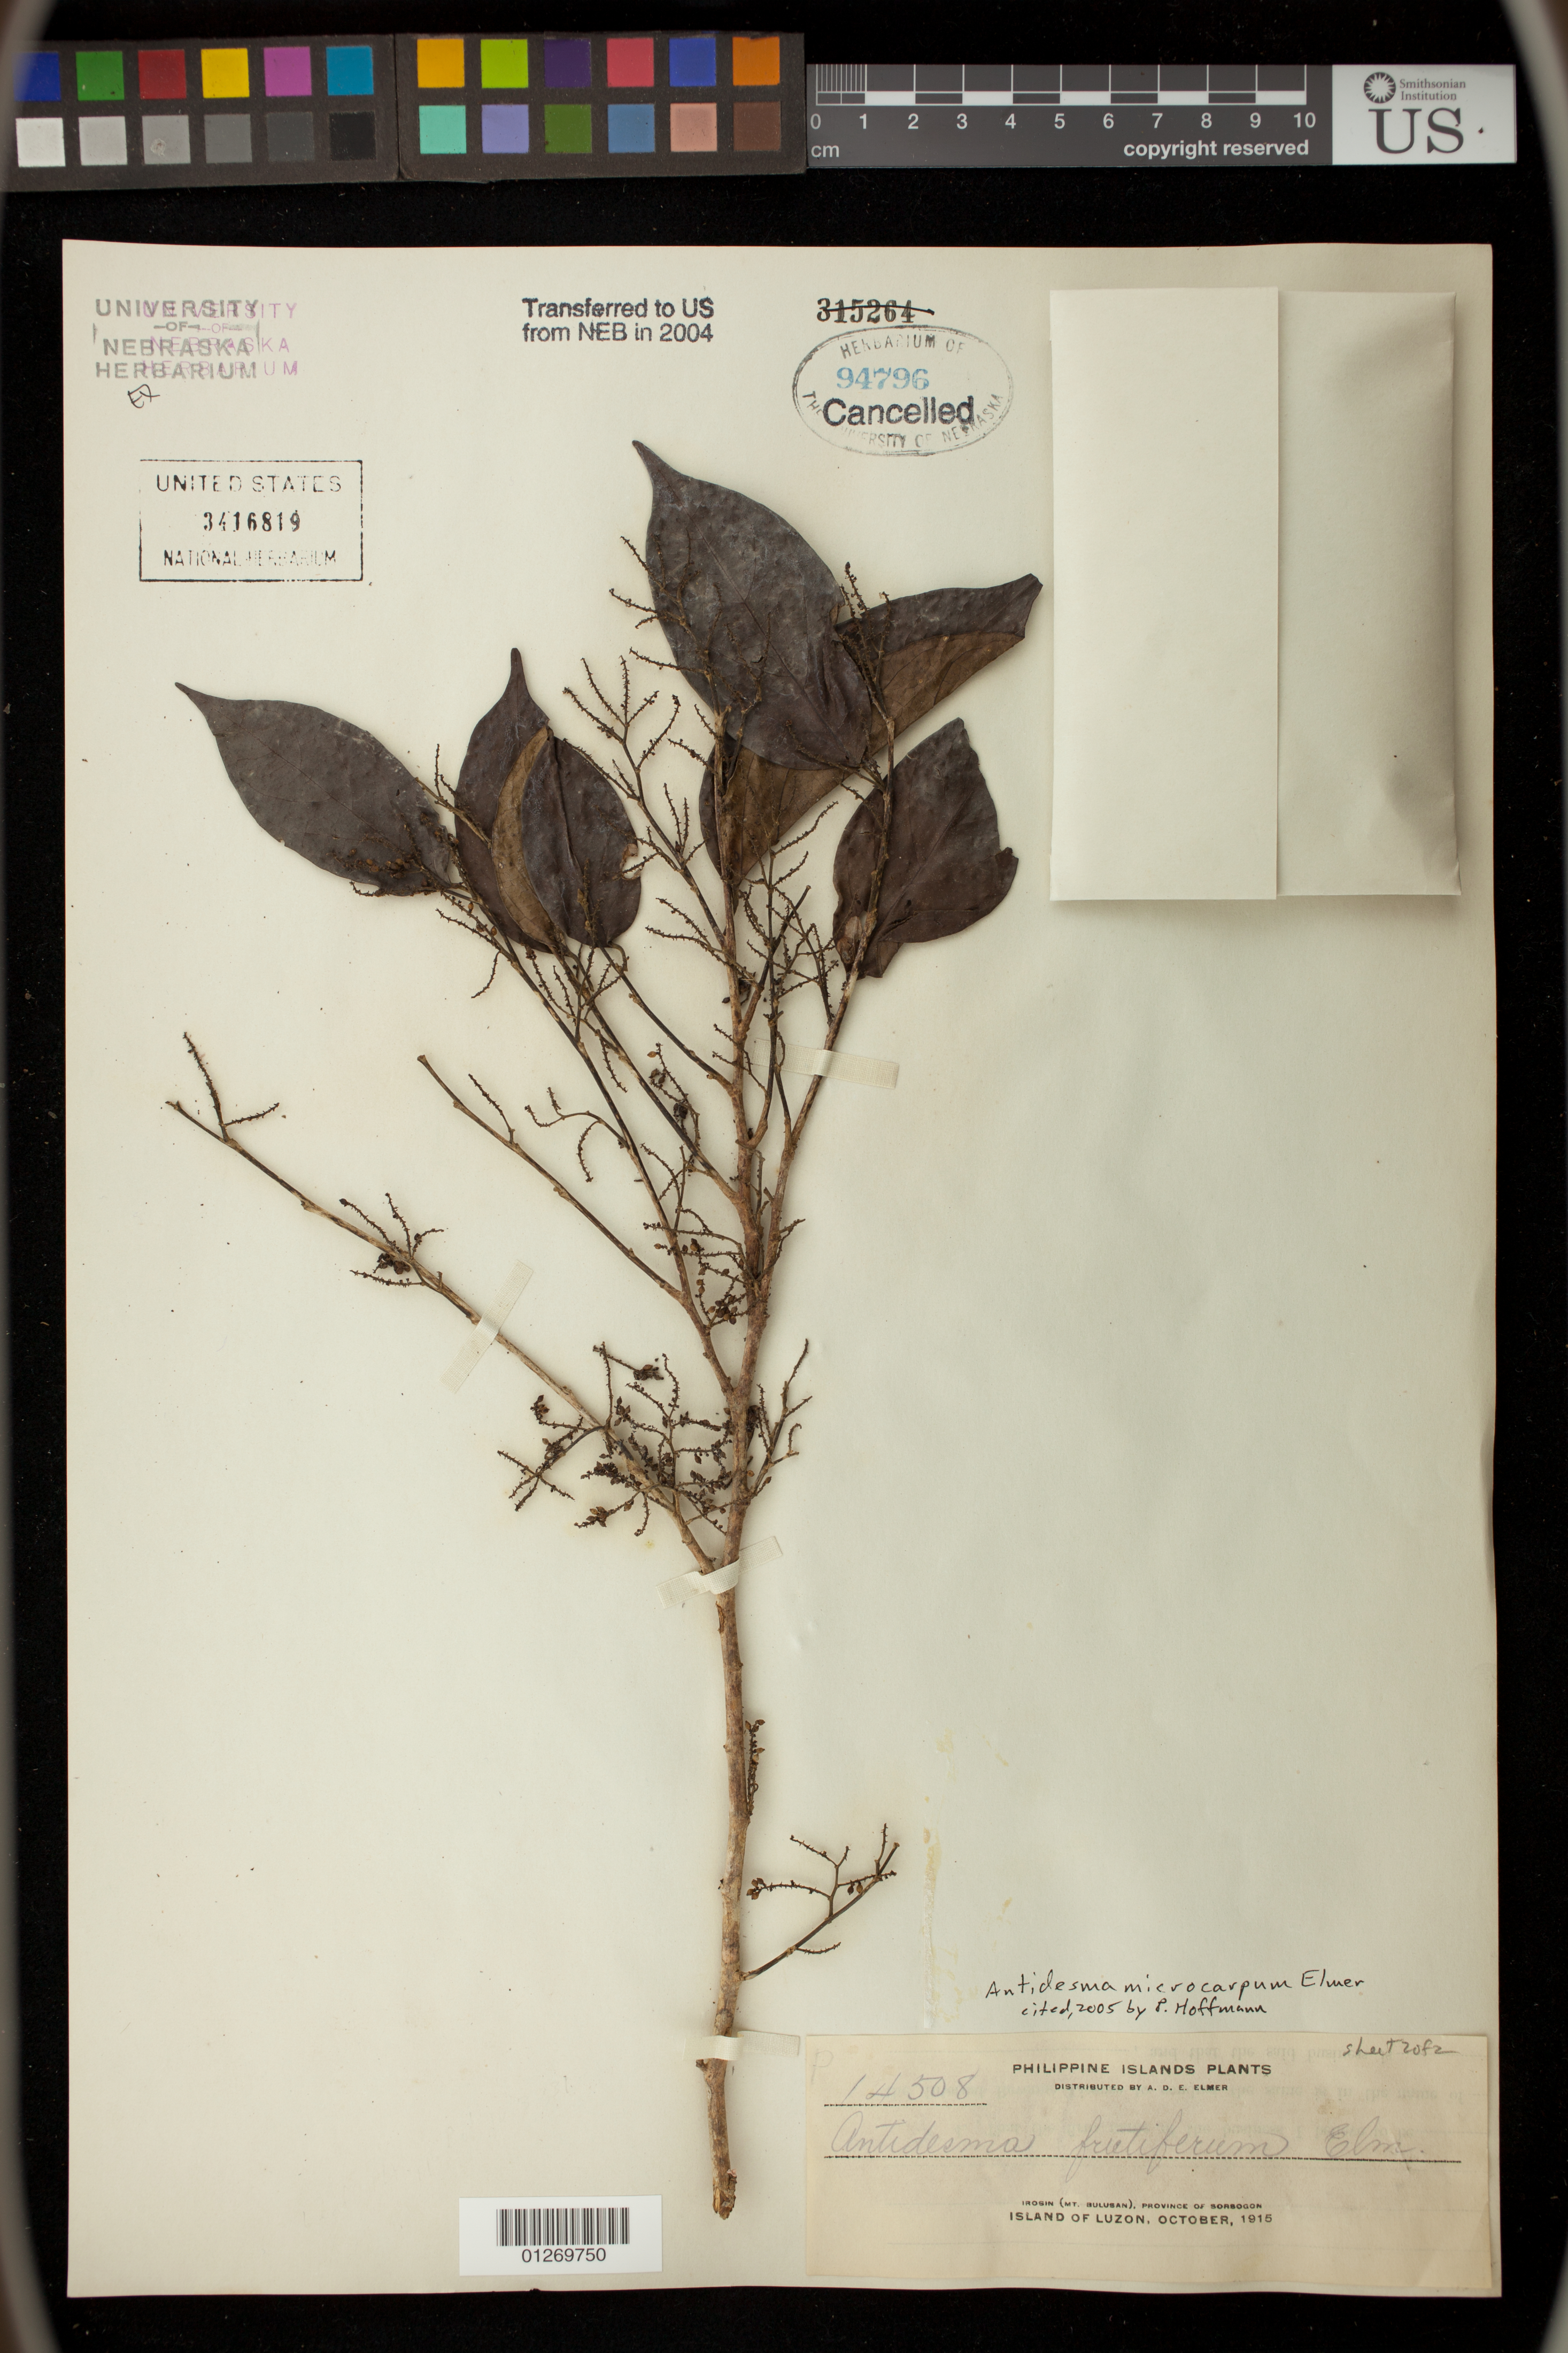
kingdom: Plantae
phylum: Tracheophyta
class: Magnoliopsida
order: Malpighiales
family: Phyllanthaceae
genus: Antidesma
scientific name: Antidesma microcarpum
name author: Elmer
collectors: A. D. E. Elmer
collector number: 14508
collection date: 1915-10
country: Philippines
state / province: Bicol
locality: Irosin (Mt. Bulusan), Province of Sorsogon. Island of Luzon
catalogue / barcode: US 3416819